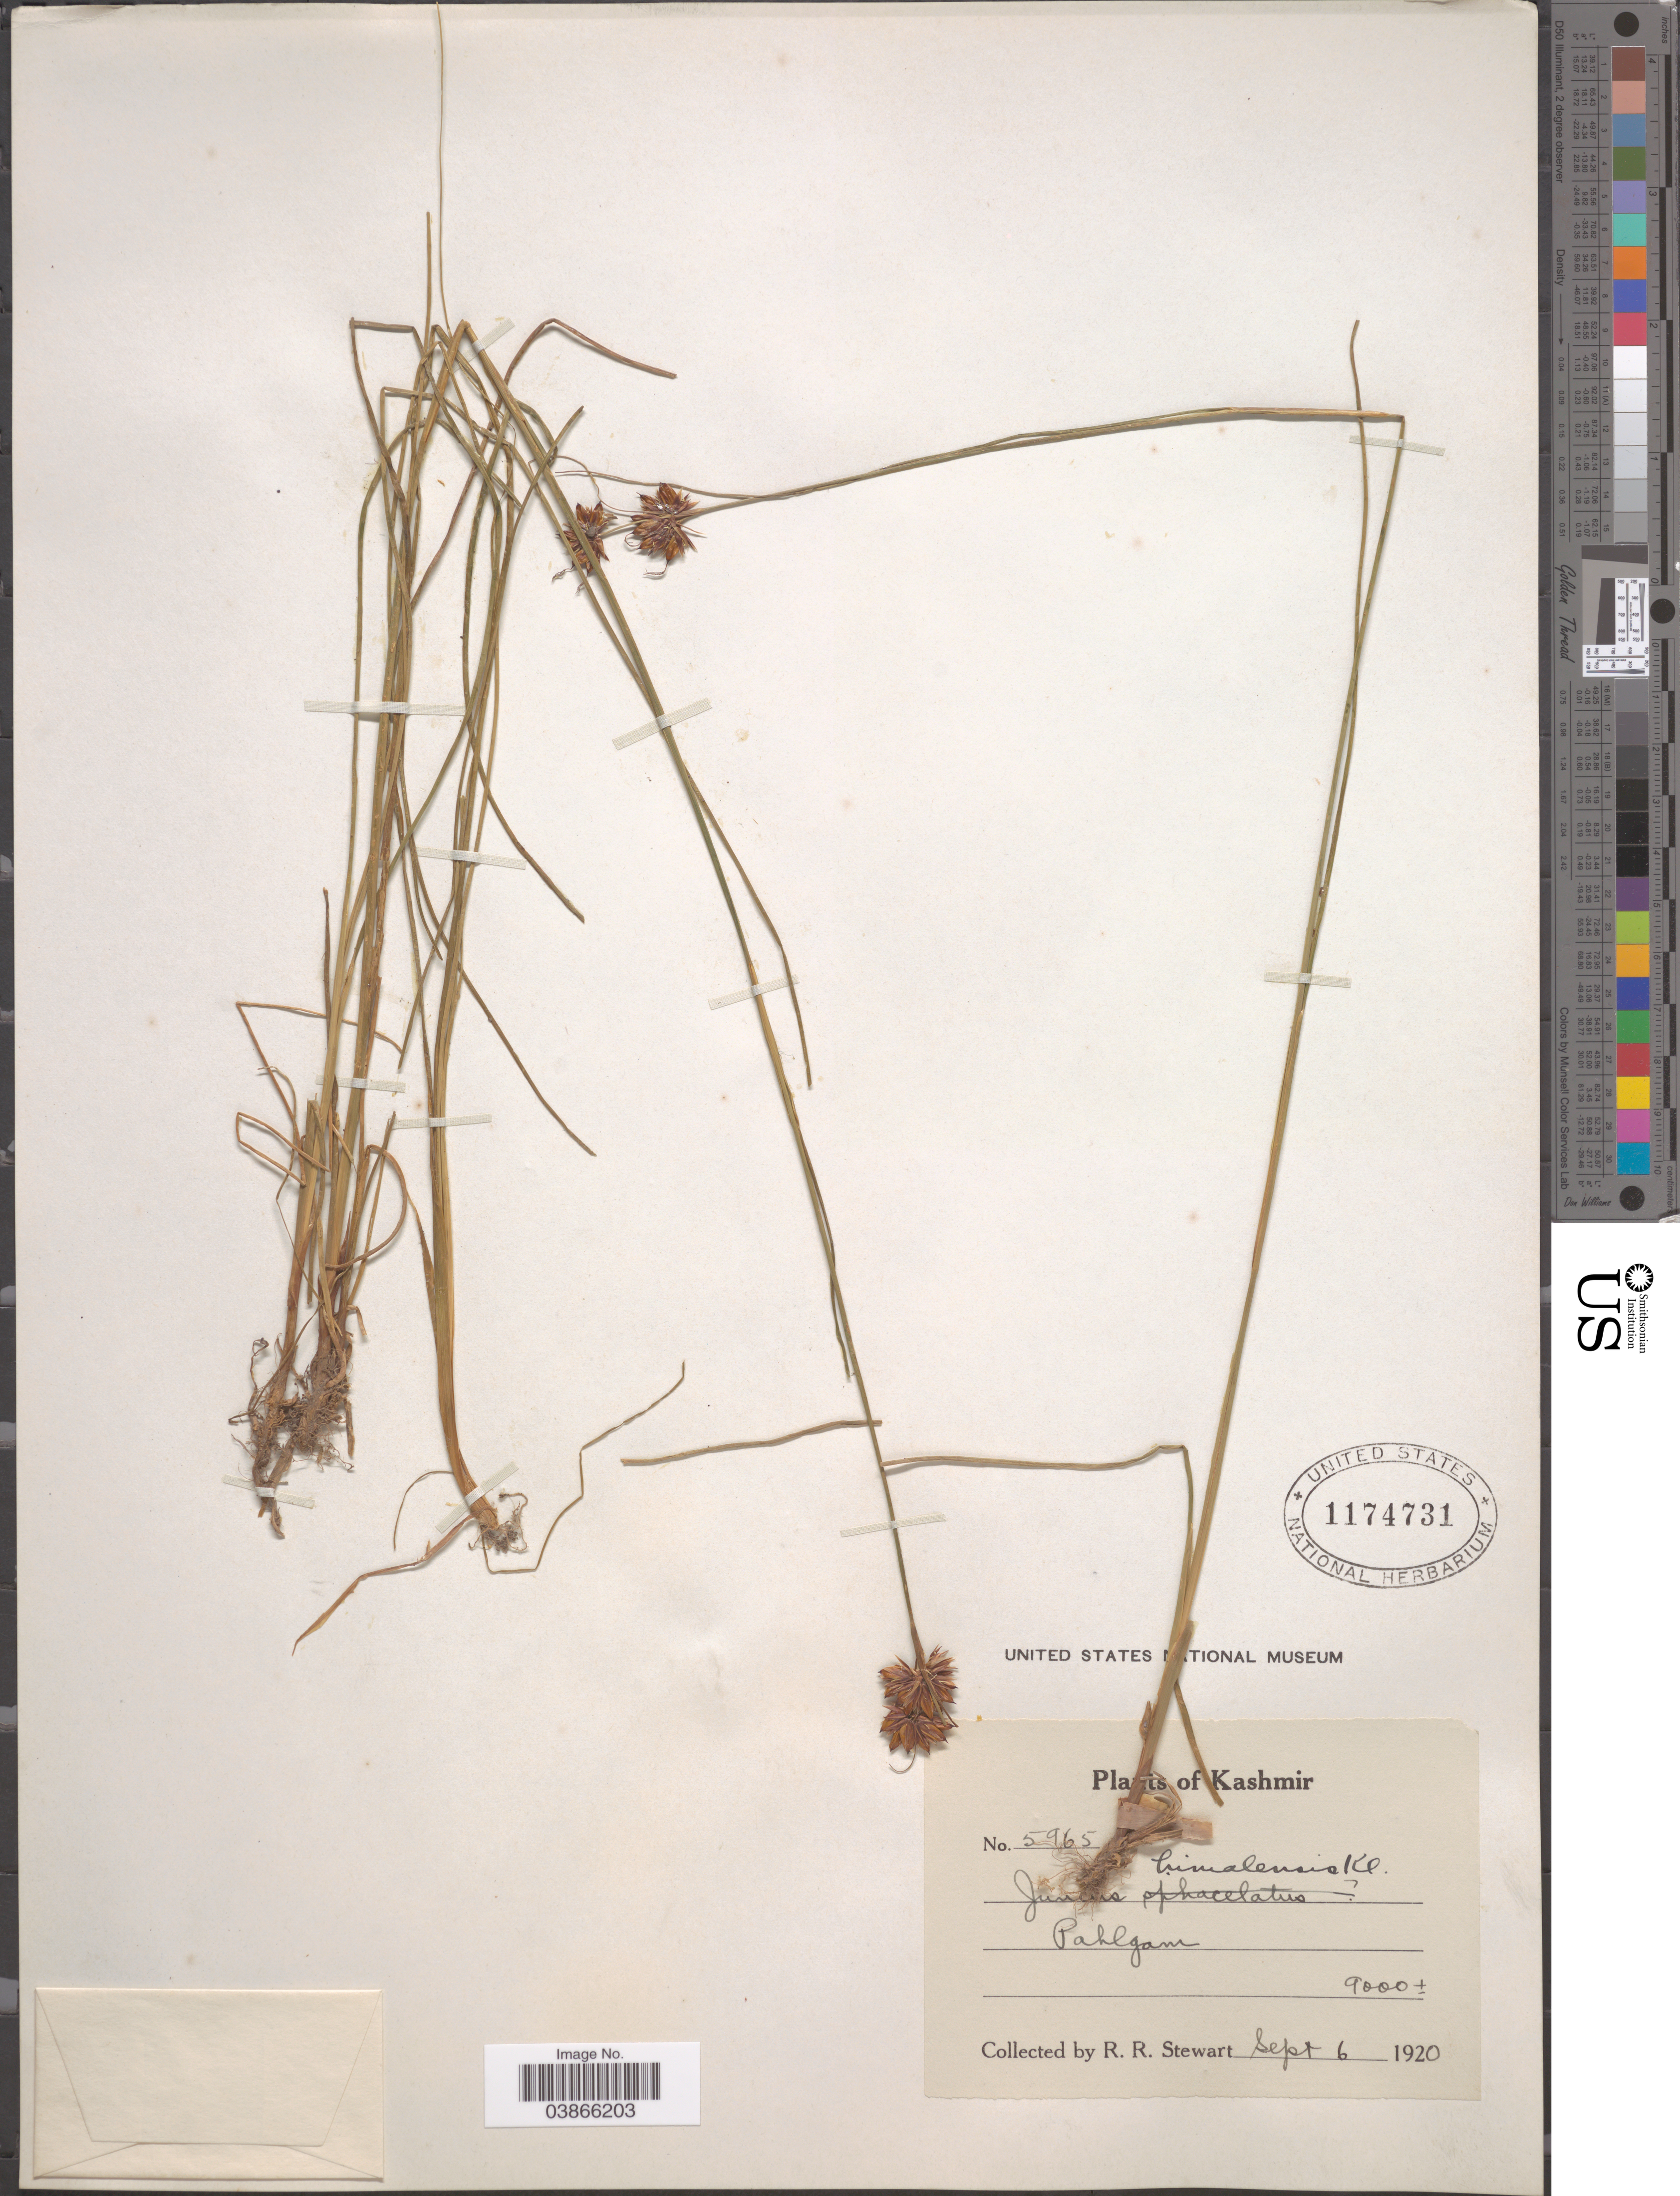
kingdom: Plantae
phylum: Tracheophyta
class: Liliopsida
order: Poales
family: Juncaceae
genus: Juncus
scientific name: Juncus himalensis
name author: Klotzsch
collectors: R. Stewart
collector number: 5965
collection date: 1920-09-06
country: India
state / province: Jammu and Kashmir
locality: Kashmir. Pahlgam.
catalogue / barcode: US 1174731